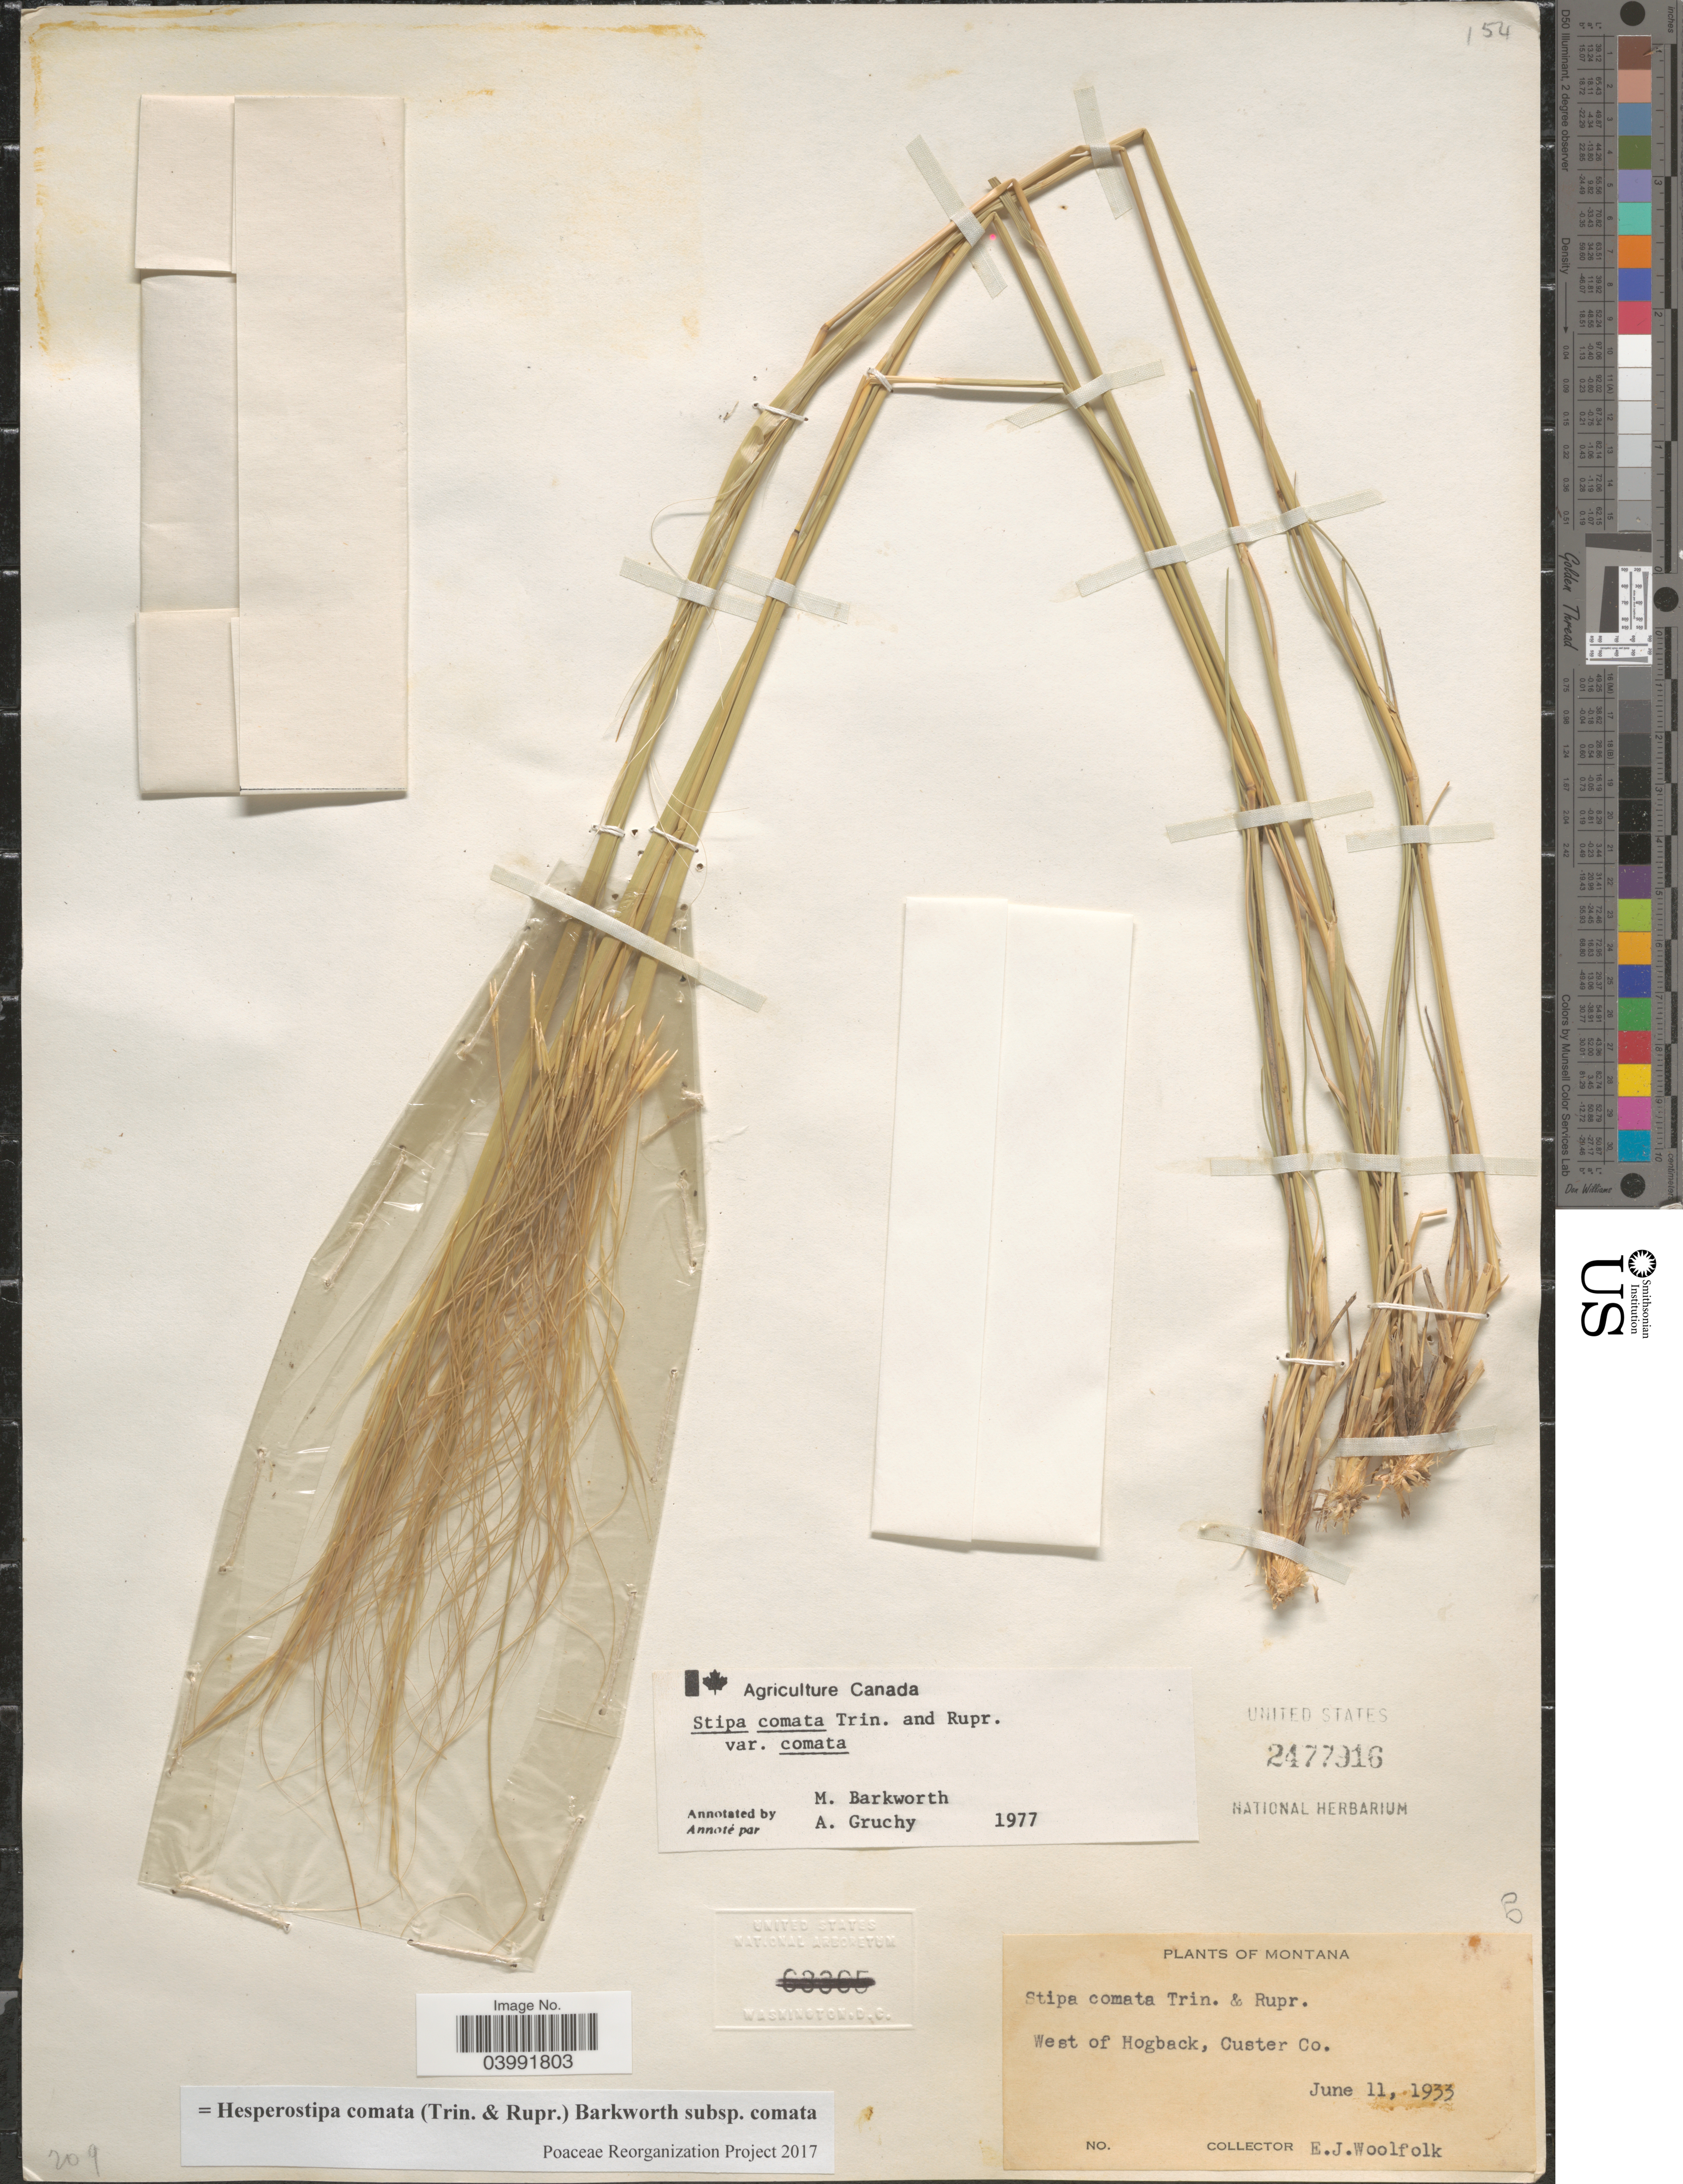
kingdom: Plantae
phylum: Tracheophyta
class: Liliopsida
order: Poales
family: Poaceae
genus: Hesperostipa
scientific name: Hesperostipa comata subsp. comata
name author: (Trin. & Rupr.) Barkworth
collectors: E. Woolfolk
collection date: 1933-06-11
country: United States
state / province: Montana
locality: West of Hogback, Custer Co.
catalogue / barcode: US 2477916